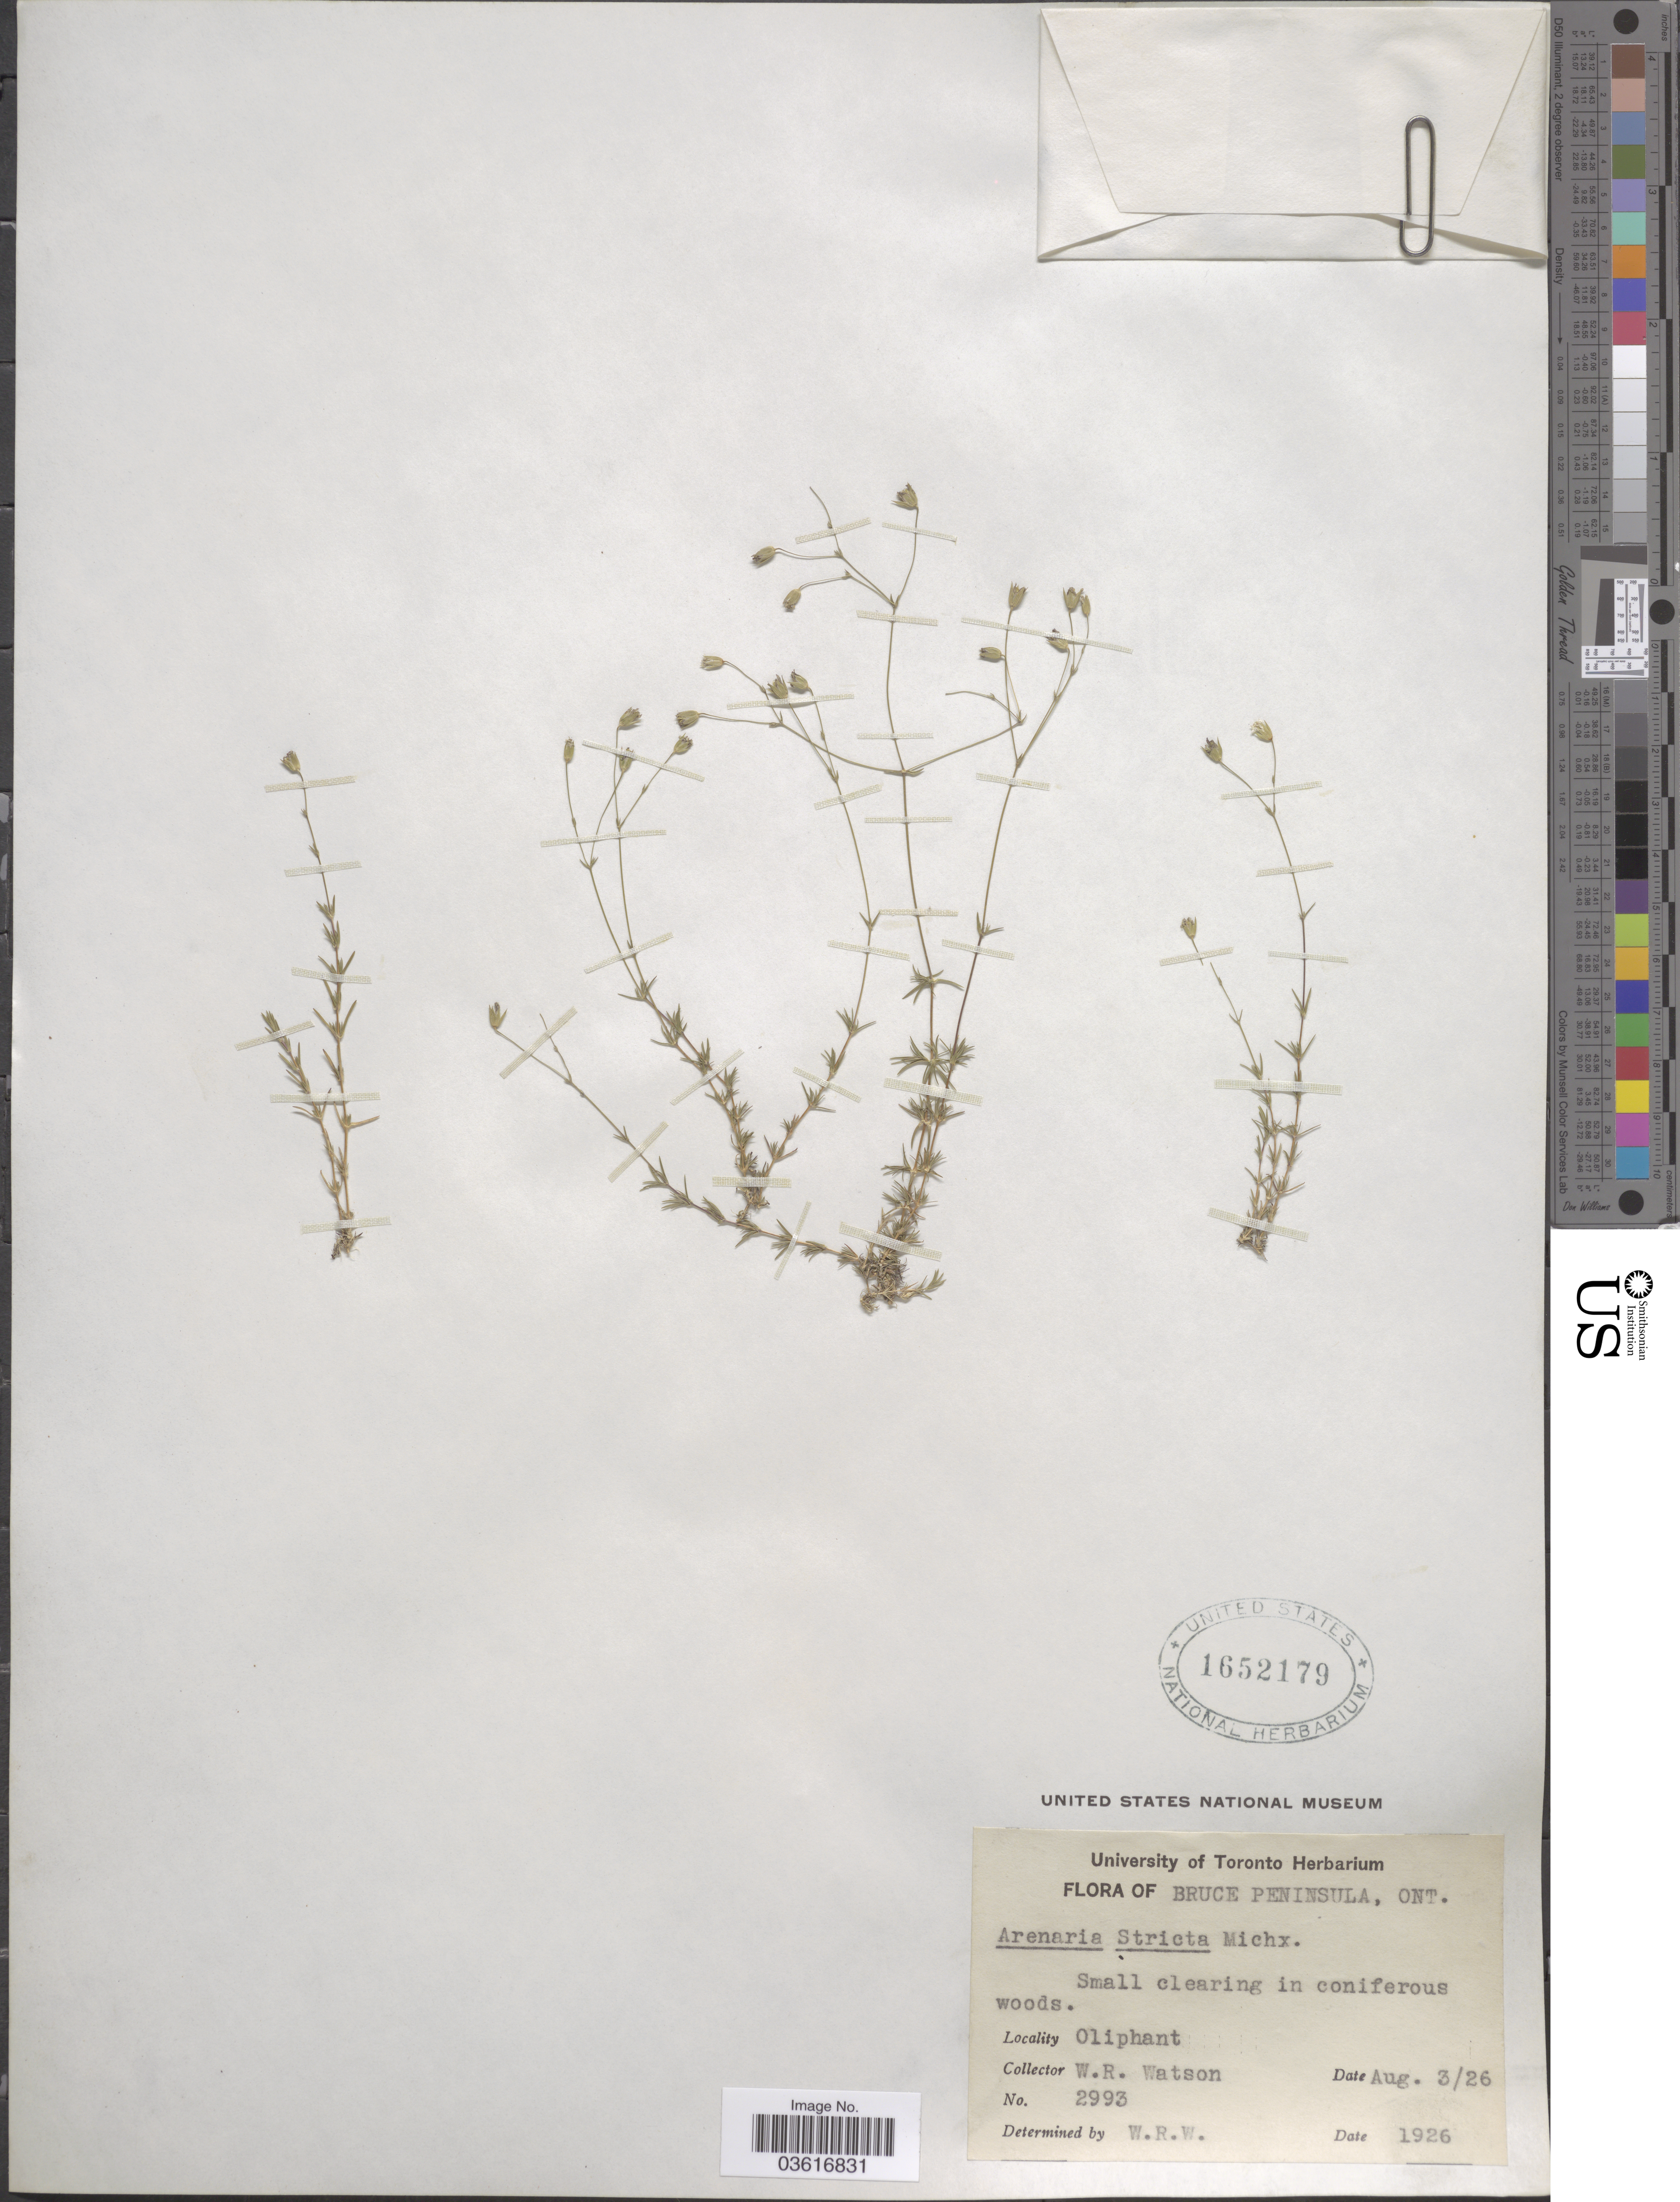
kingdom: Plantae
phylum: Tracheophyta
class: Magnoliopsida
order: Caryophyllales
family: Caryophyllaceae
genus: Minuartia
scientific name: Minuartia stricta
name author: (Sw.) Hiern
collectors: W. R. Watson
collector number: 2993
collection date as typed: Transcribed d/m/y: 3/8/26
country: Canada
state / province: Ontario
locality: Bruce Peninsula. Oliphant.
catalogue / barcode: US 1652179